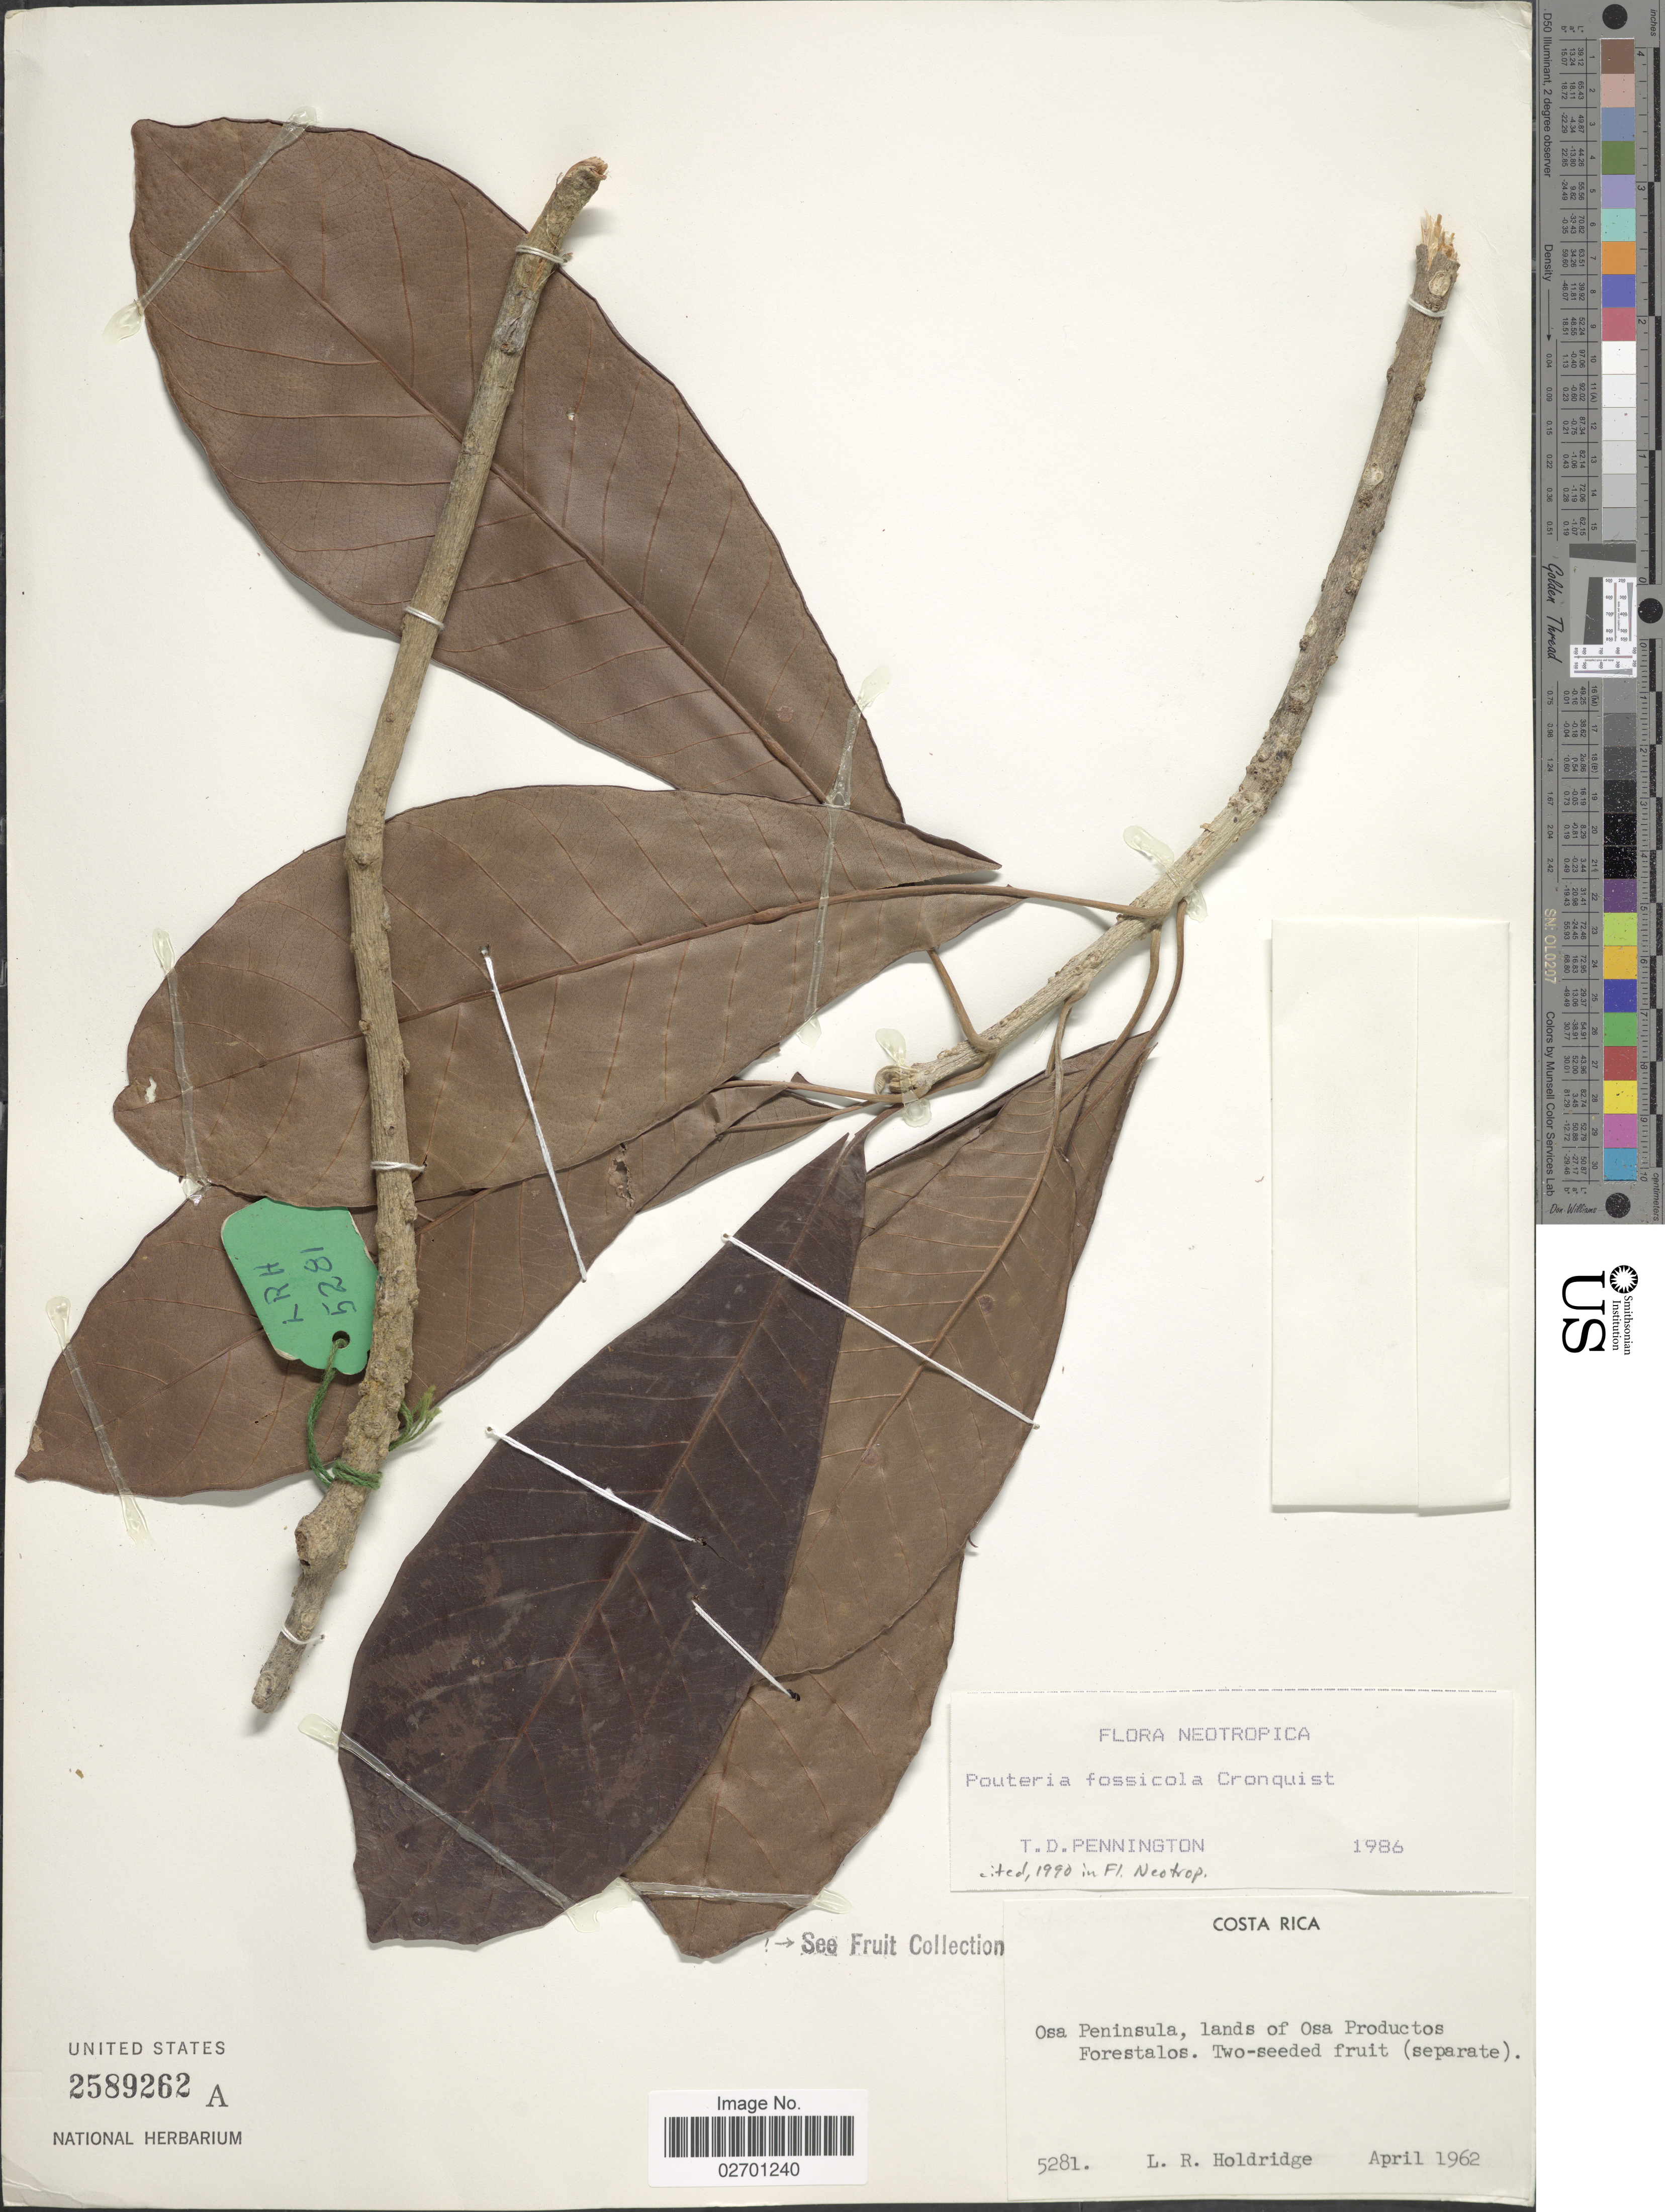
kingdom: Plantae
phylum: Tracheophyta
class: Magnoliopsida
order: Ericales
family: Sapotaceae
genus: Pouteria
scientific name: Pouteria fossicola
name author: Cronq.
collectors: L. Holdridge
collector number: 5281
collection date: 1962-04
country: Costa Rica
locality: Osa Peninsula, lands of Osa Productos Forestalos.